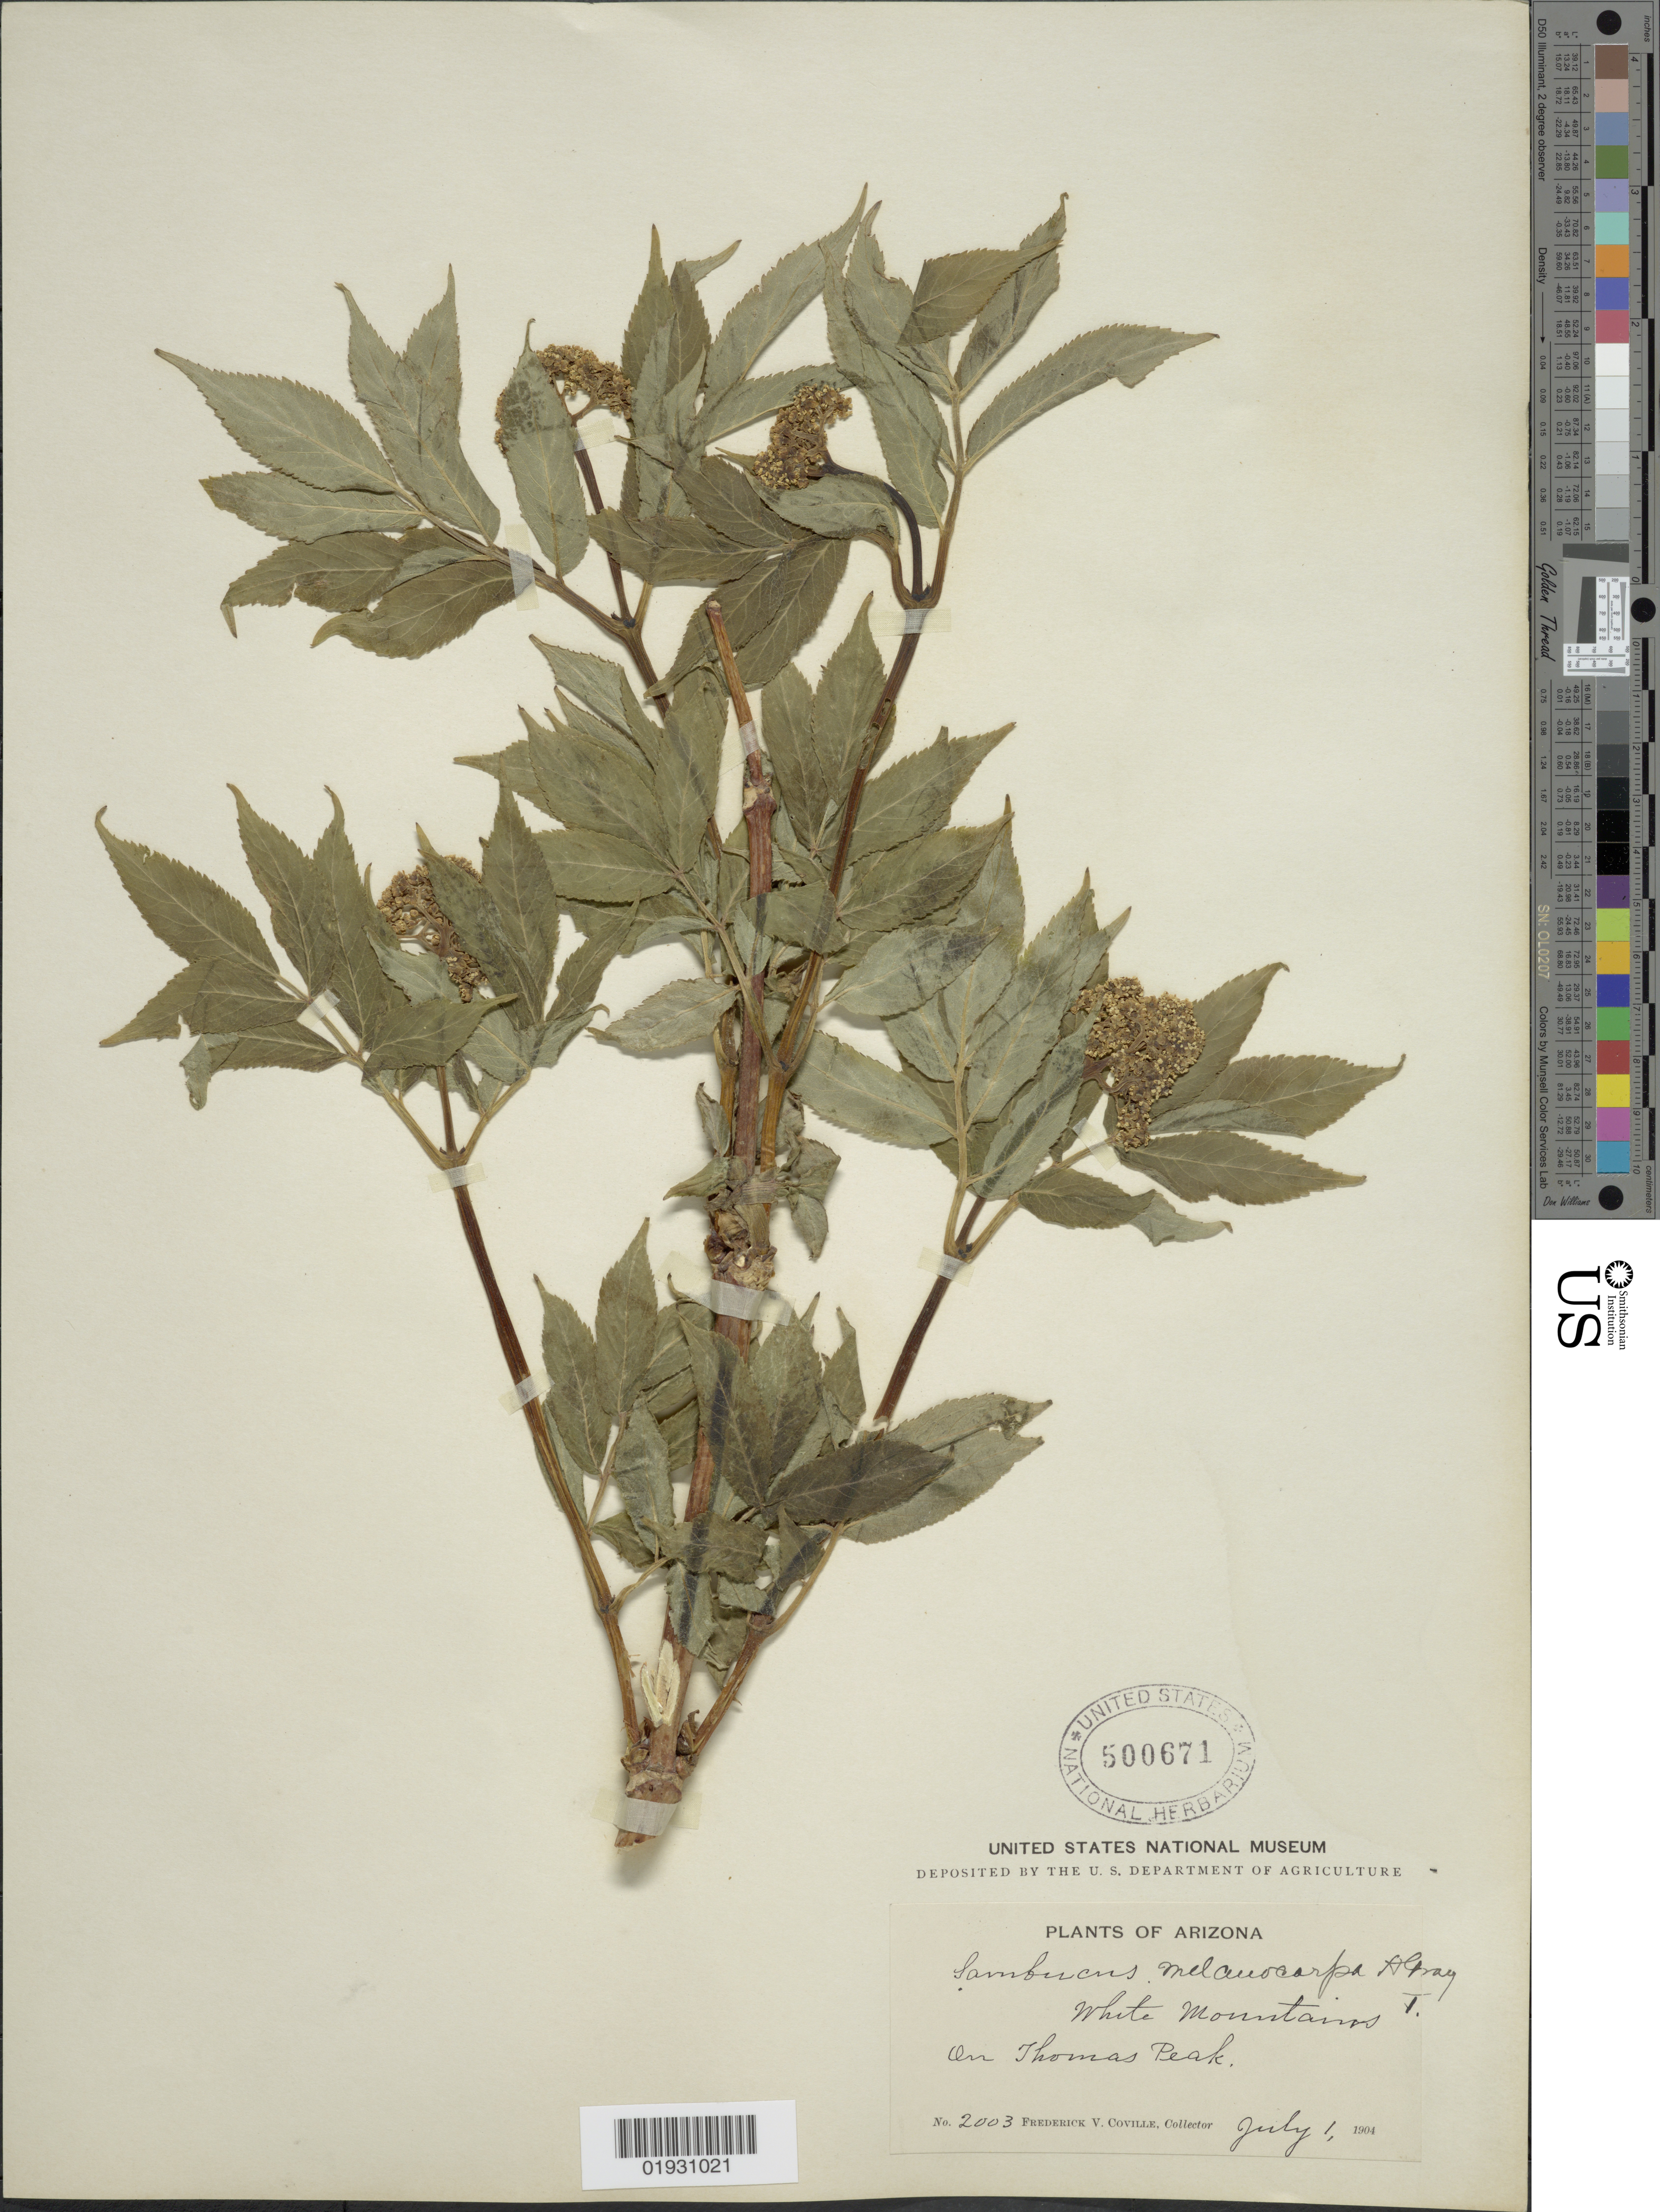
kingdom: Plantae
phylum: Tracheophyta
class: Magnoliopsida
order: Dipsacales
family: Viburnaceae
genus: Sambucus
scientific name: Sambucus melanocarpa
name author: A. Gray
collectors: F. V. Coville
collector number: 2003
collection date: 1904-07-01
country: United States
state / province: Arizona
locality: White Mountains, On Thomas Peak.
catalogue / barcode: US 500671